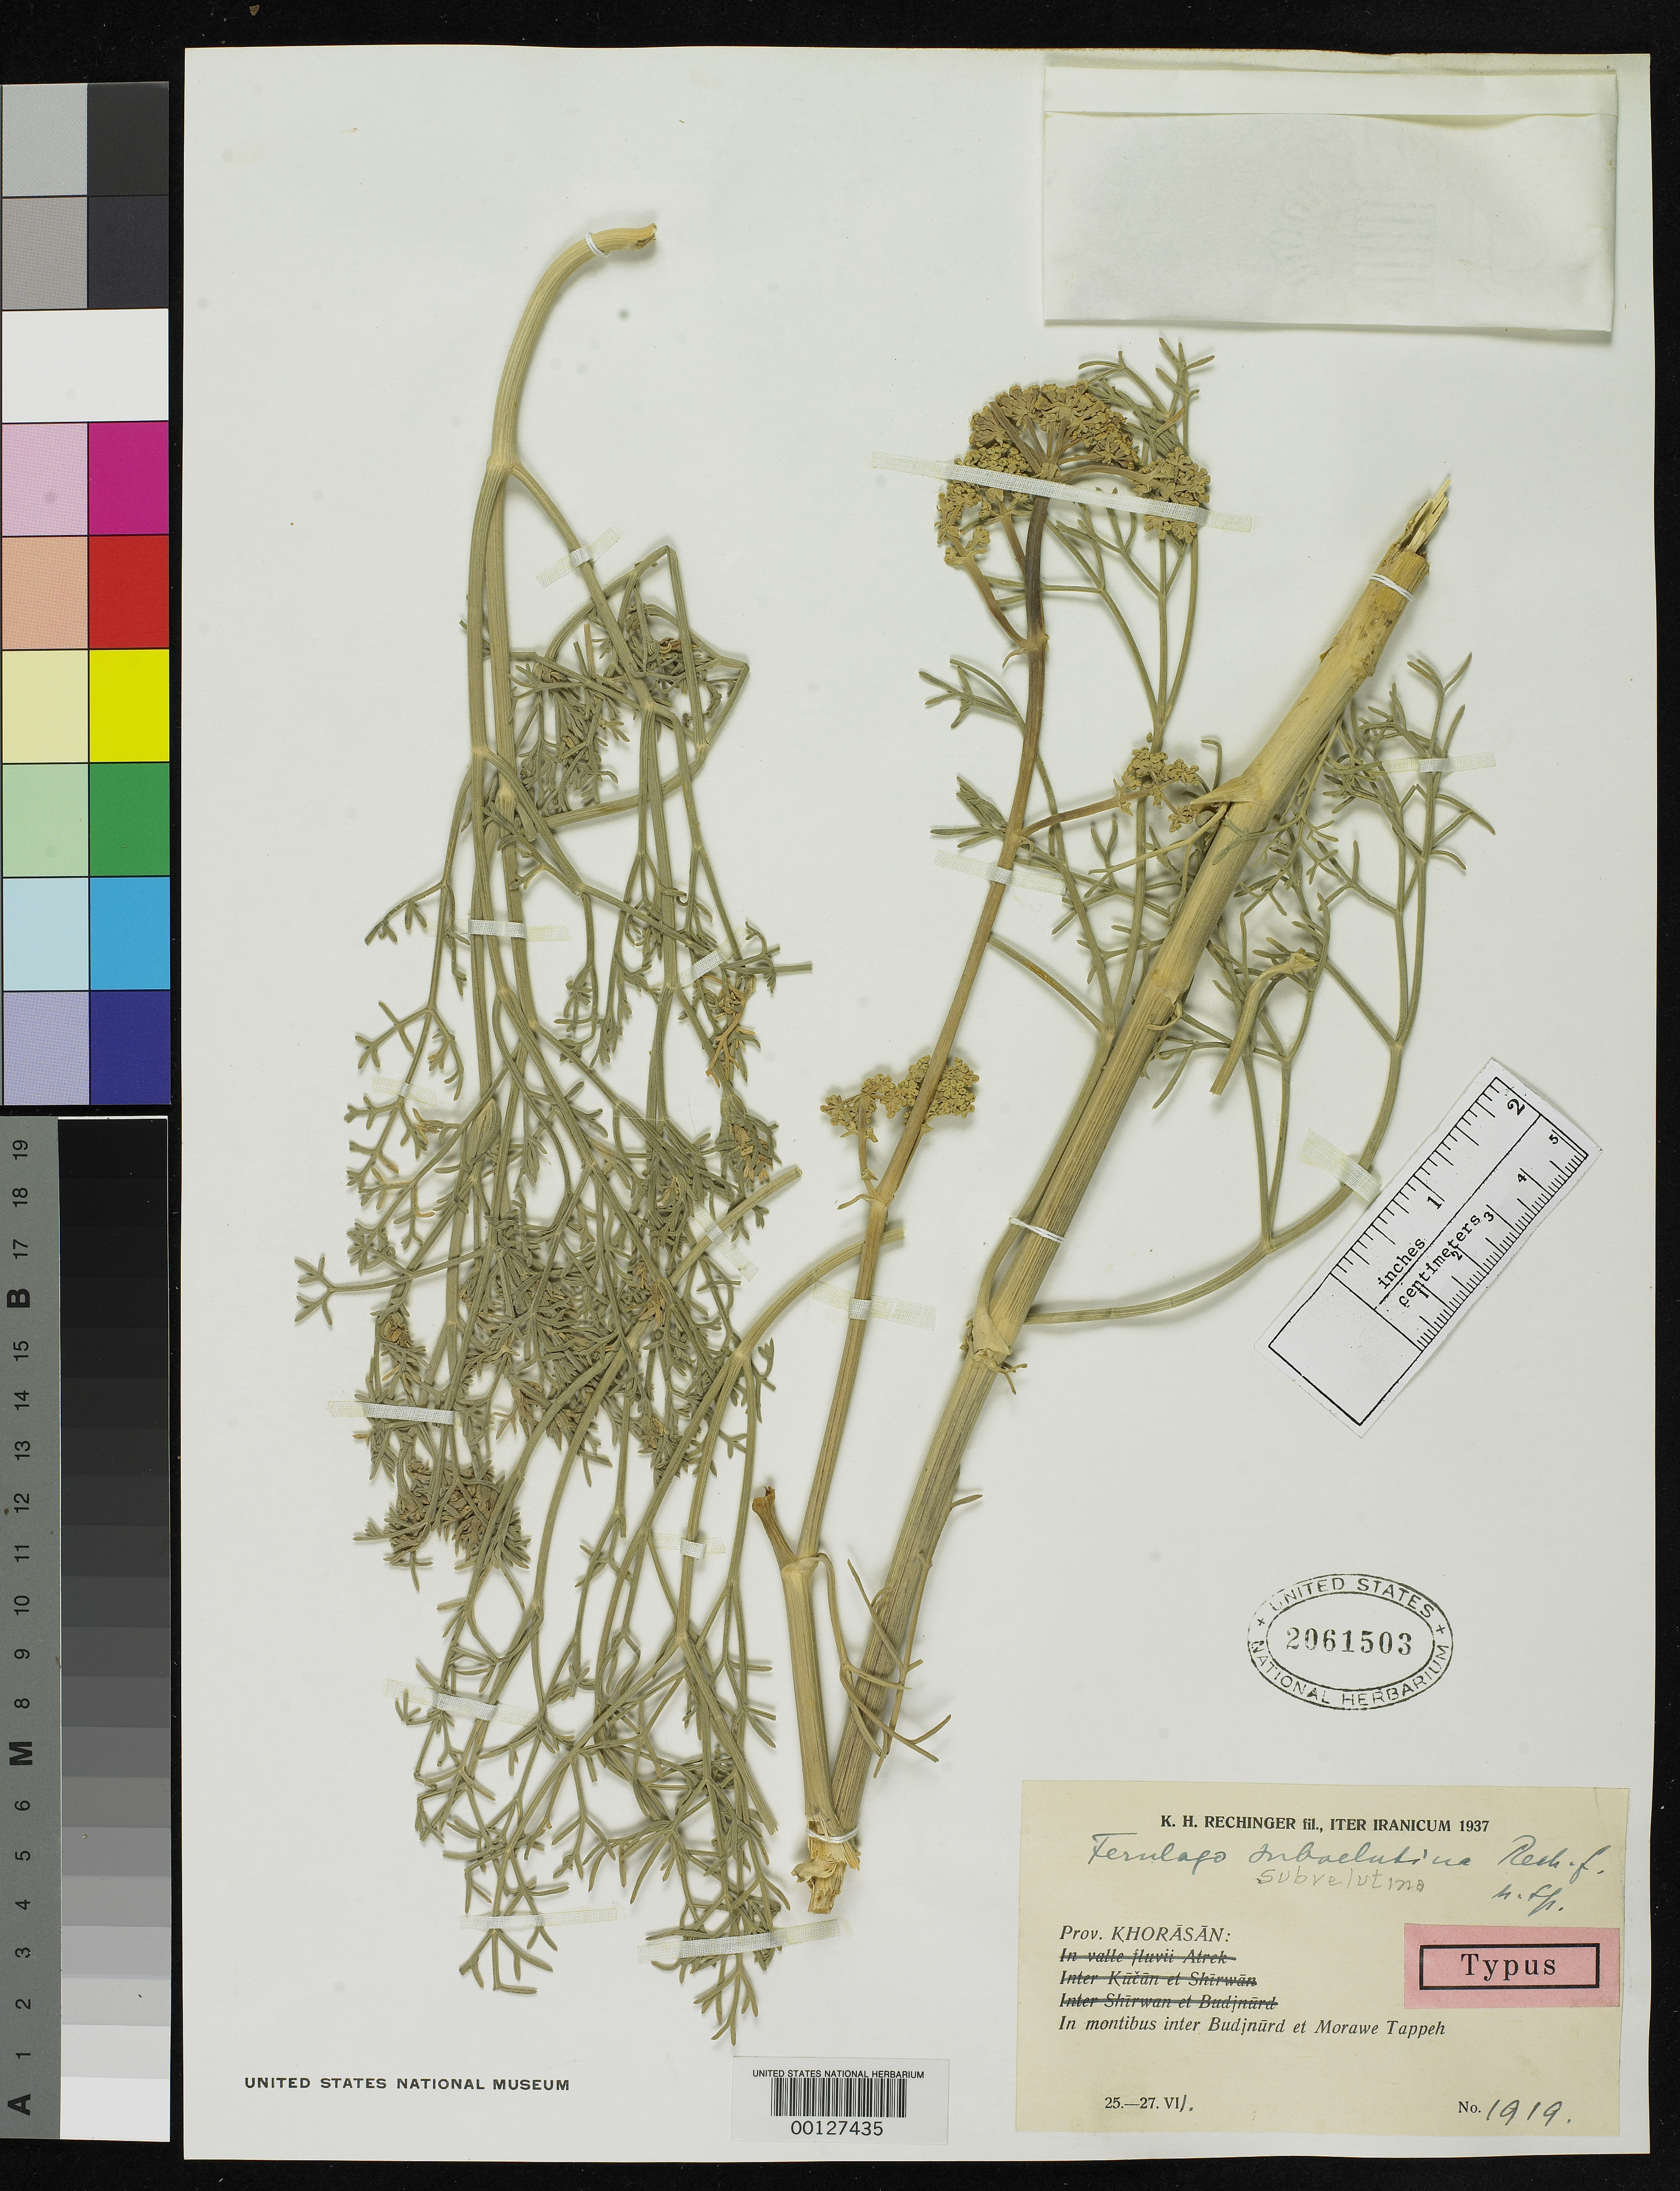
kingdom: Plantae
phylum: Tracheophyta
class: Magnoliopsida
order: Apiales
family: Apiaceae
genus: Ferulago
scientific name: Ferulago subvelutina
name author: Rech. f.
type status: Isotype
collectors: K. H. Rechinger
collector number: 1919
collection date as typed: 26 Jul 1937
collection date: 1937-07-26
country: Iran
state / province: Khorasan [obsolete]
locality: Morawe Tappeh.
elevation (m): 1100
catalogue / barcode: US 2061503